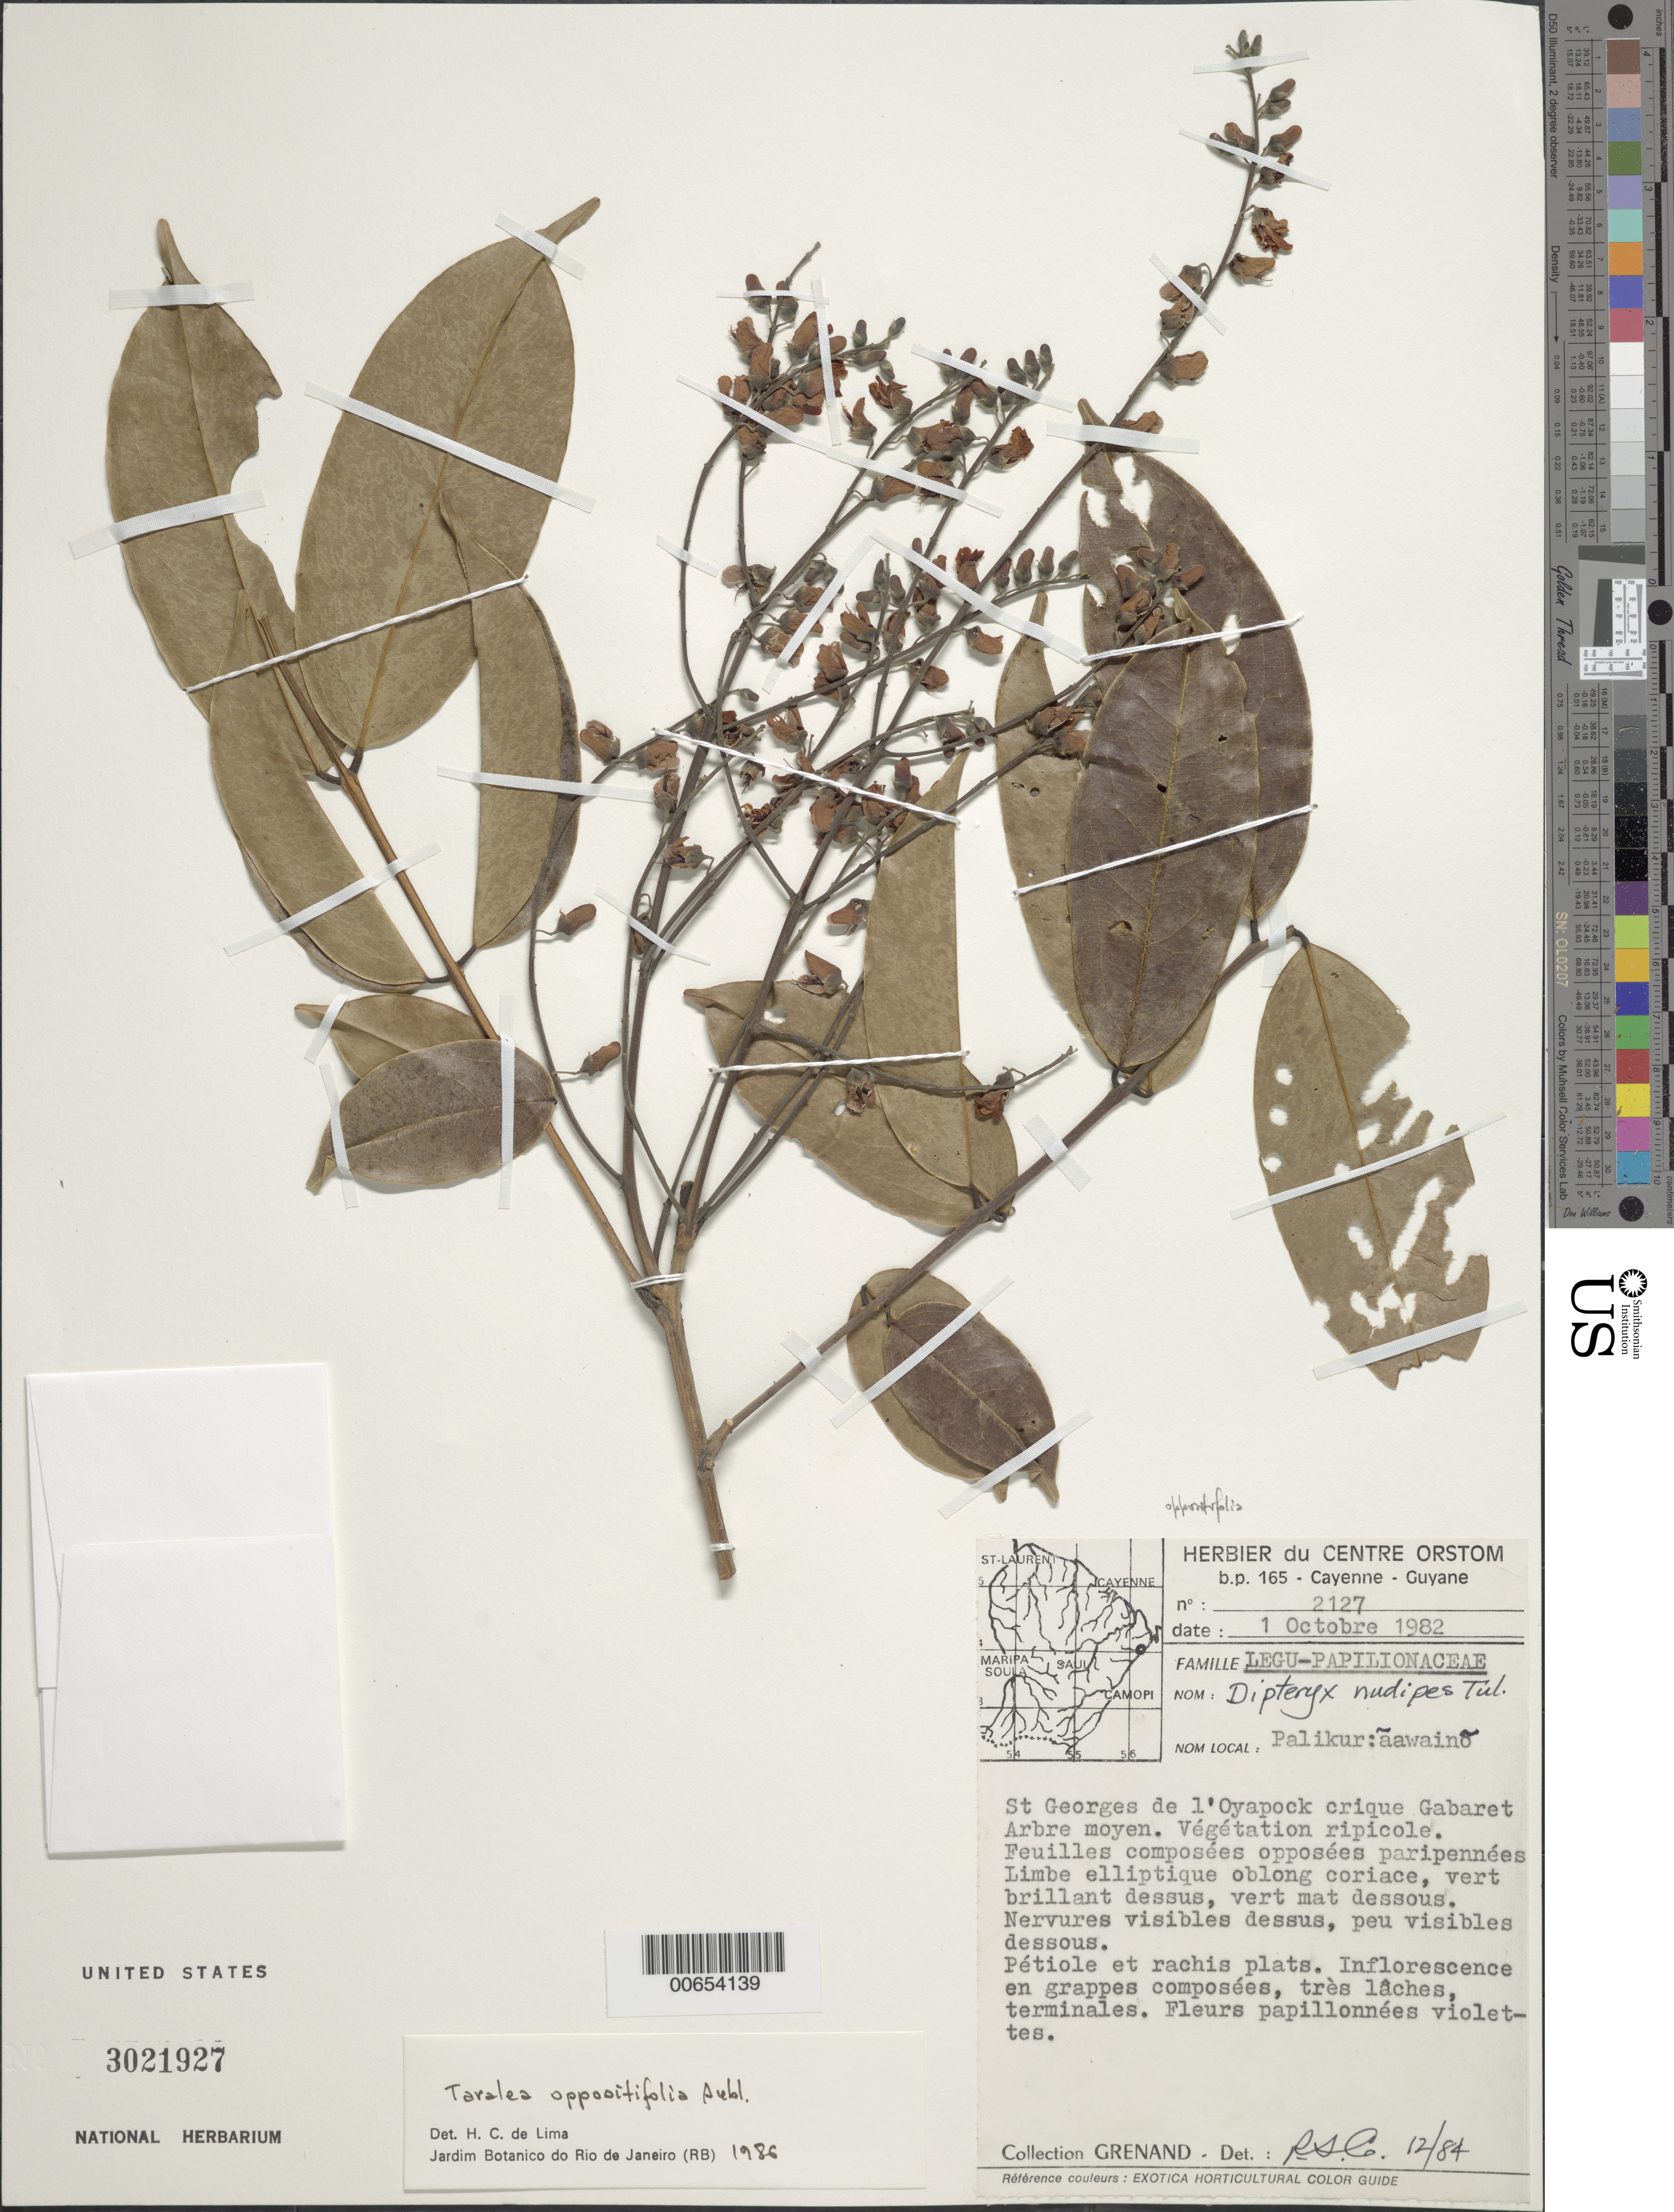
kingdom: Plantae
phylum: Tracheophyta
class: Magnoliopsida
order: Fabales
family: Fabaceae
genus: Taralea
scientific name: Taralea oppositifolia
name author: Aubl.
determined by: Lima, H. C. de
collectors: P. Grenand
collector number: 2127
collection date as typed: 1-Oct-82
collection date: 1982-10-01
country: French Guiana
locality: St. Georges de l'Oyapock, Crique Gabaret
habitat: Végétation ripicole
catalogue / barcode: US 3021927